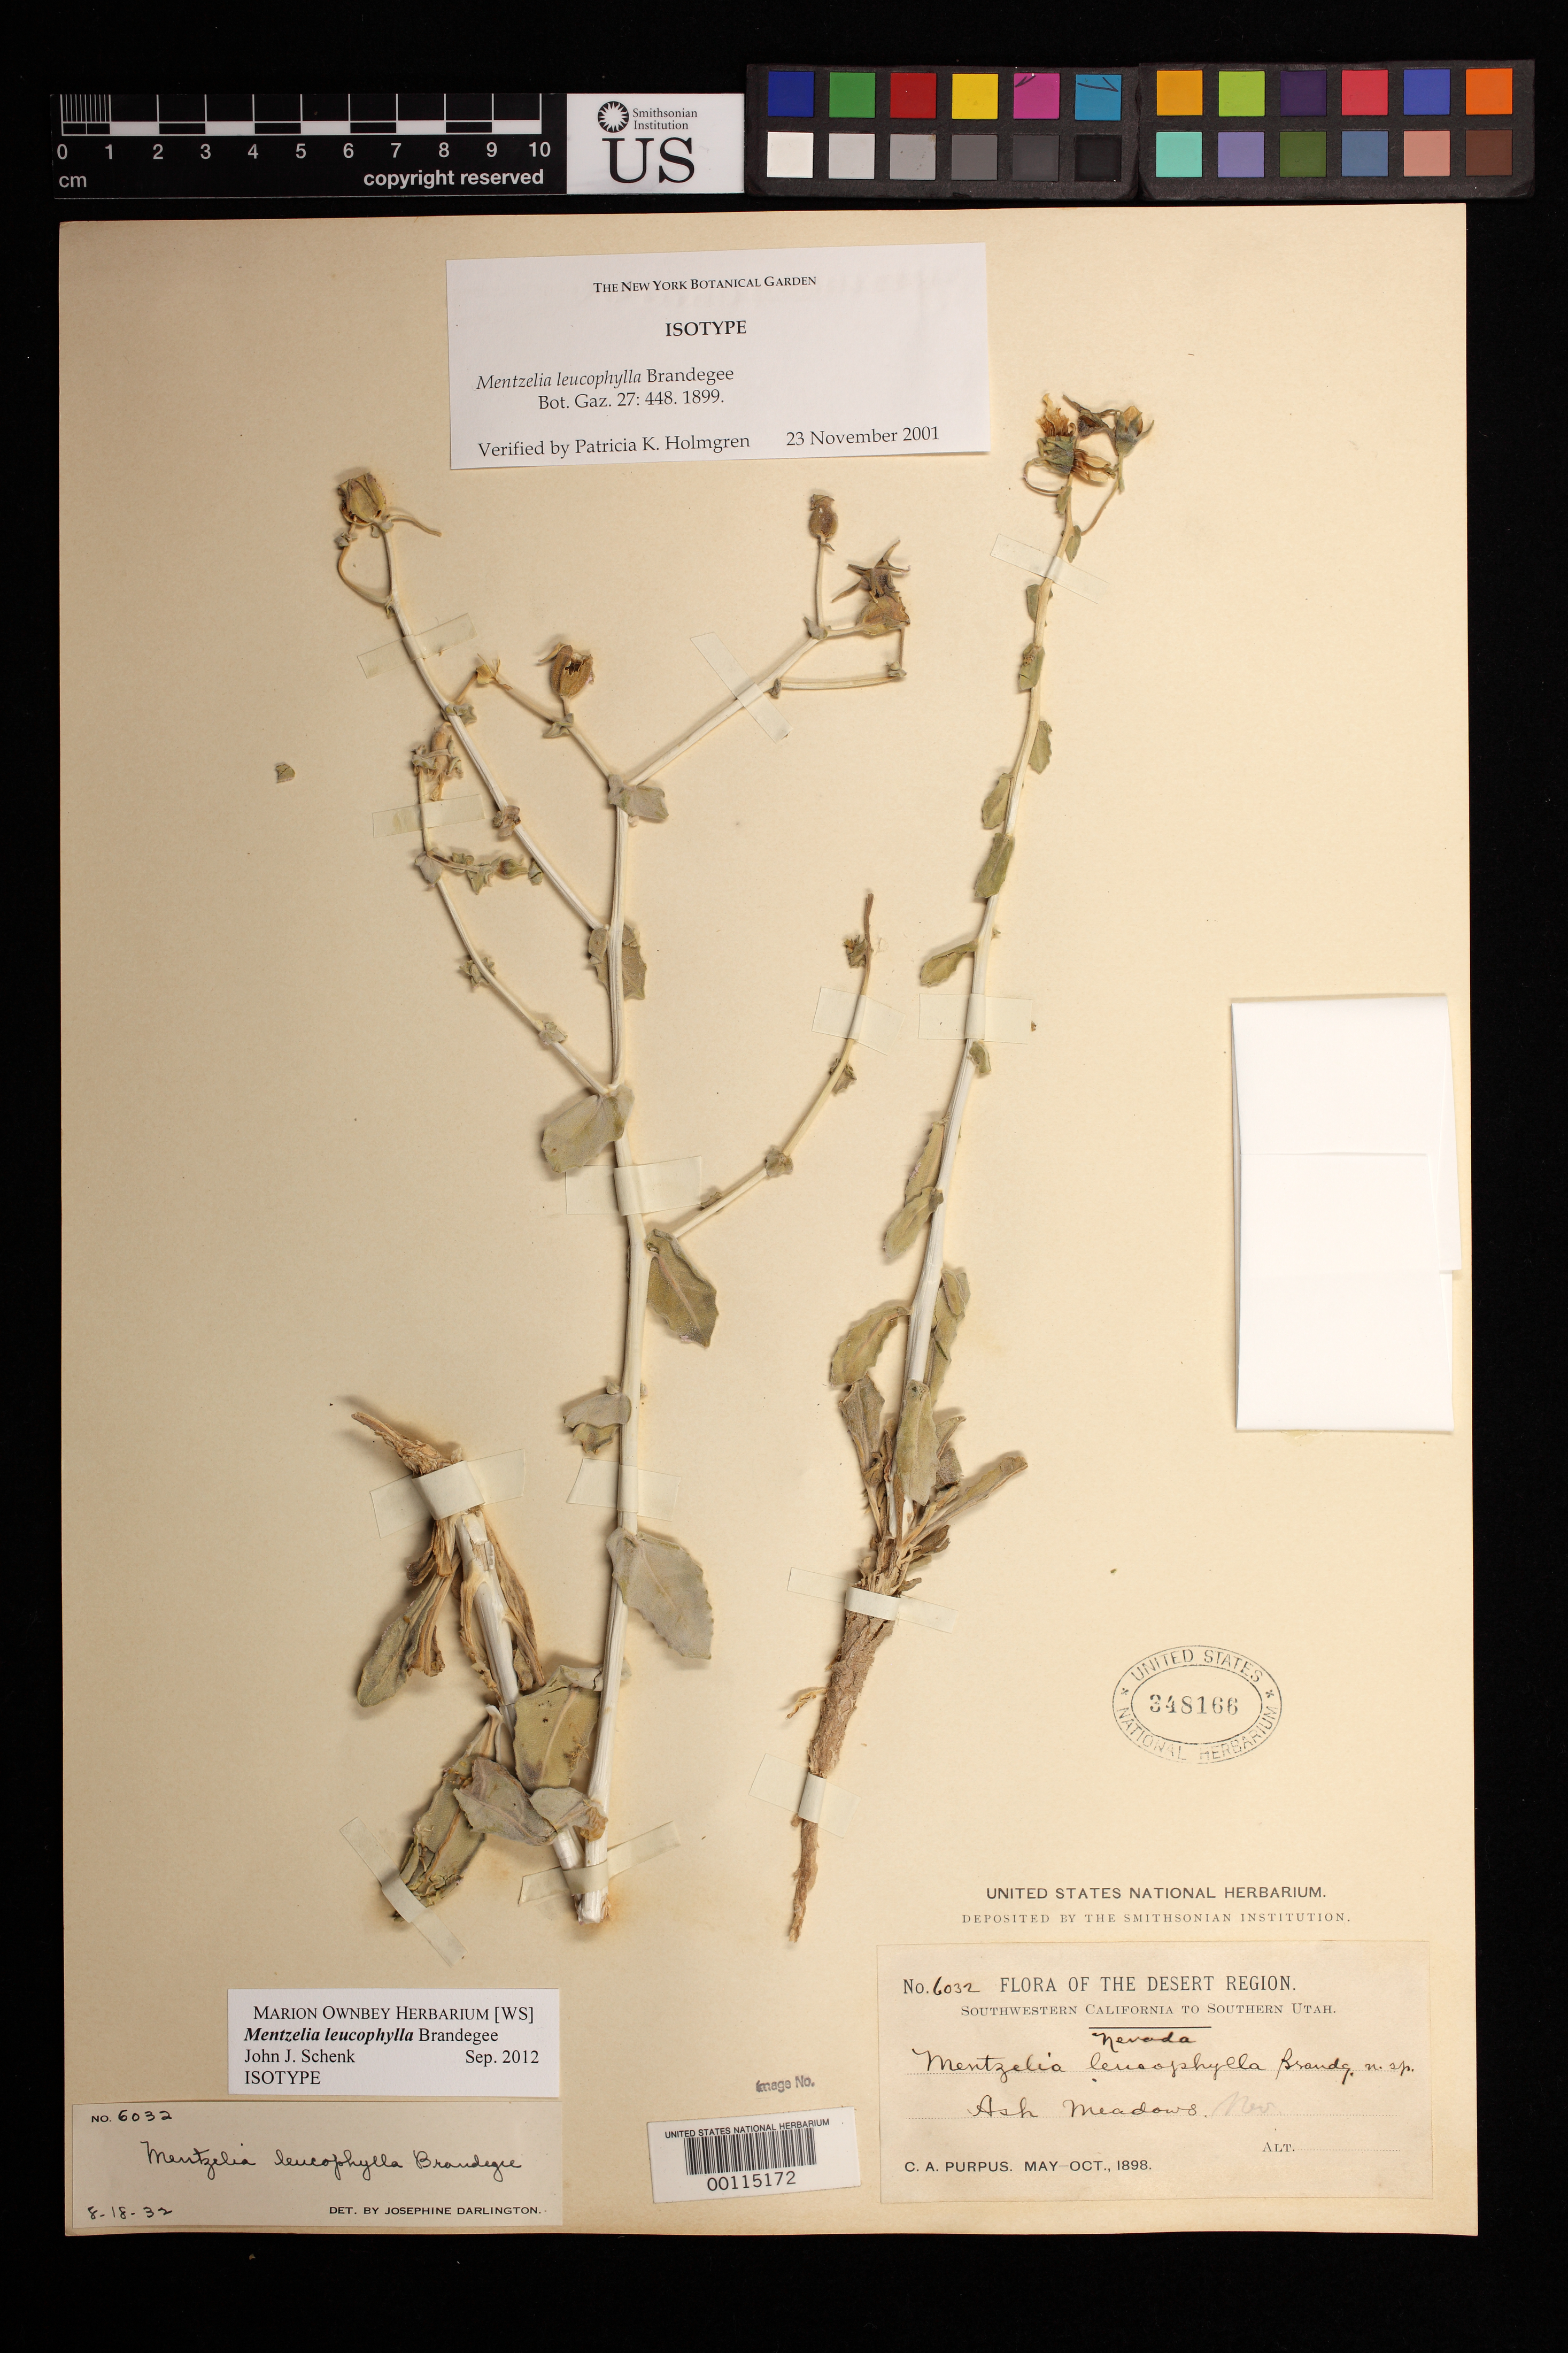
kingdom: Plantae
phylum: Tracheophyta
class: Magnoliopsida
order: Cornales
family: Loasaceae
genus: Mentzelia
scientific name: Mentzelia leucophylla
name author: Brandegee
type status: Isotype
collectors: C. A. Purpus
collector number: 6032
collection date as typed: May 1898 to -- Oct 1898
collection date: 1898-05/1898-10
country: United States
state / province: Nevada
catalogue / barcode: US 348166